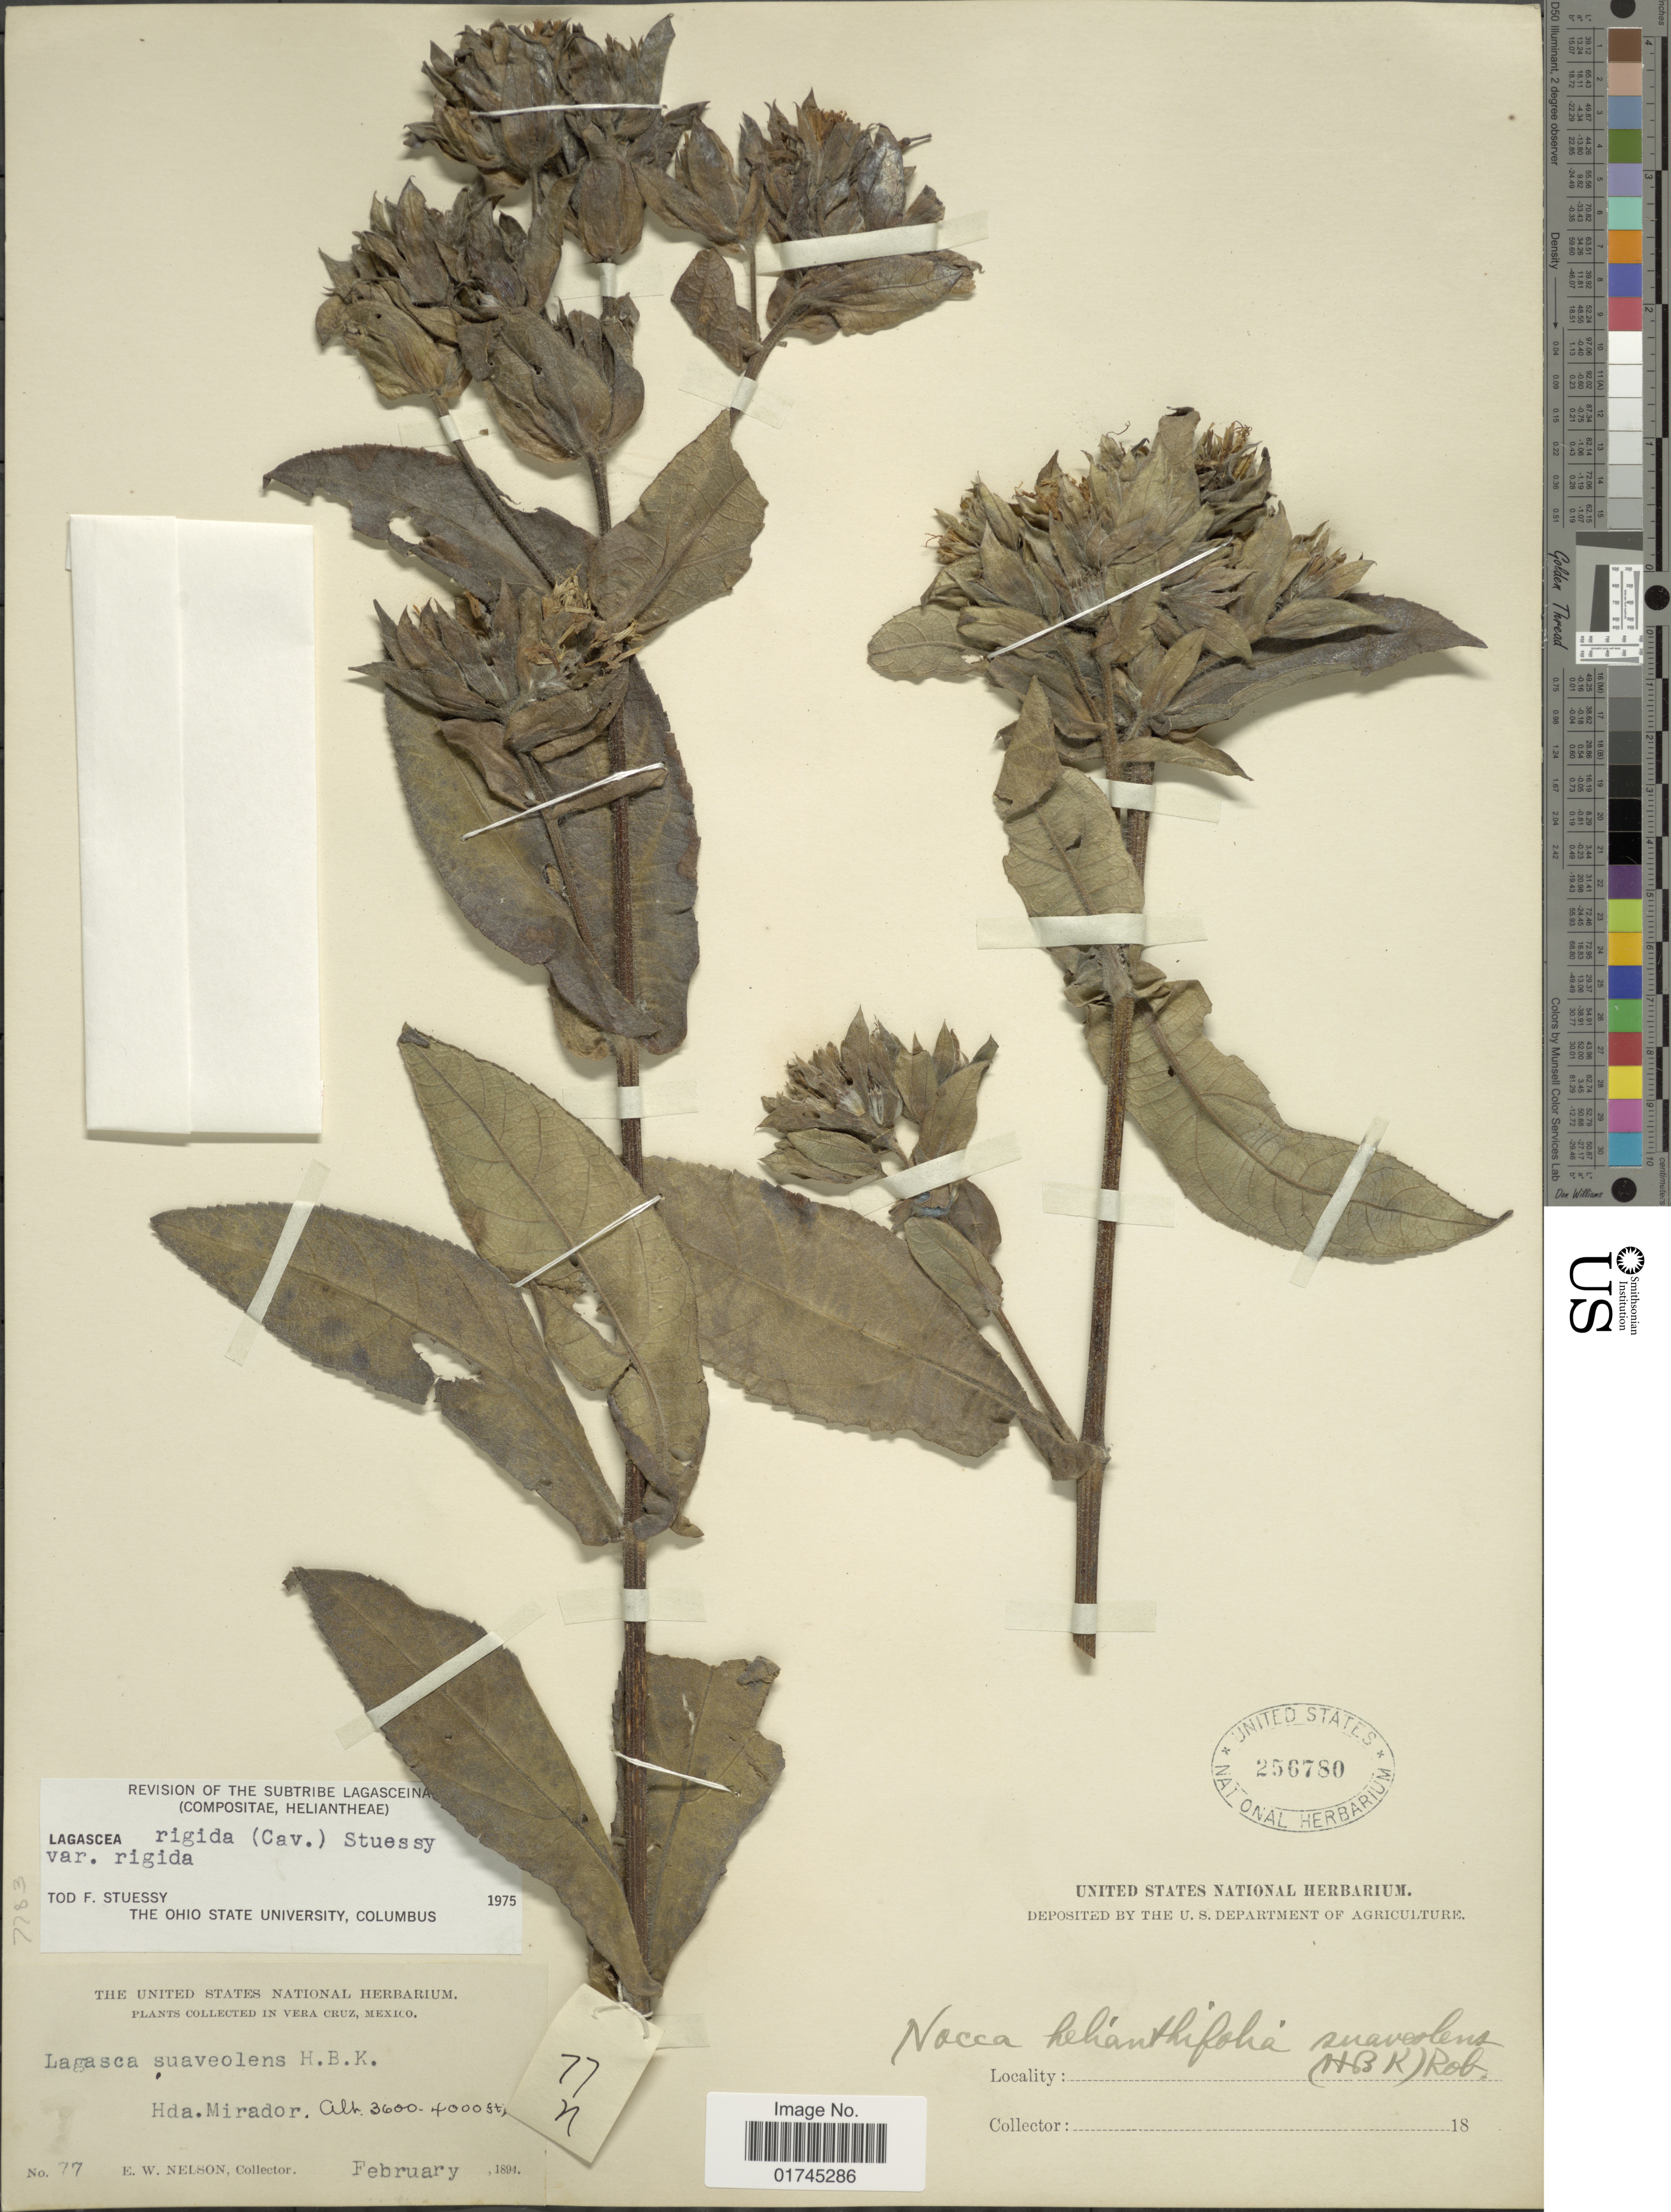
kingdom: Plantae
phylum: Tracheophyta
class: Magnoliopsida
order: Asterales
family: Asteraceae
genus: Lagascea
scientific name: Lagascea helianthifolia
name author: Kunth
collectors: E. W. Nelson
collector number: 77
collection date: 1894-02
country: Mexico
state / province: Veracruz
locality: Hda. Mirador.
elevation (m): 1097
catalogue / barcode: US 256780